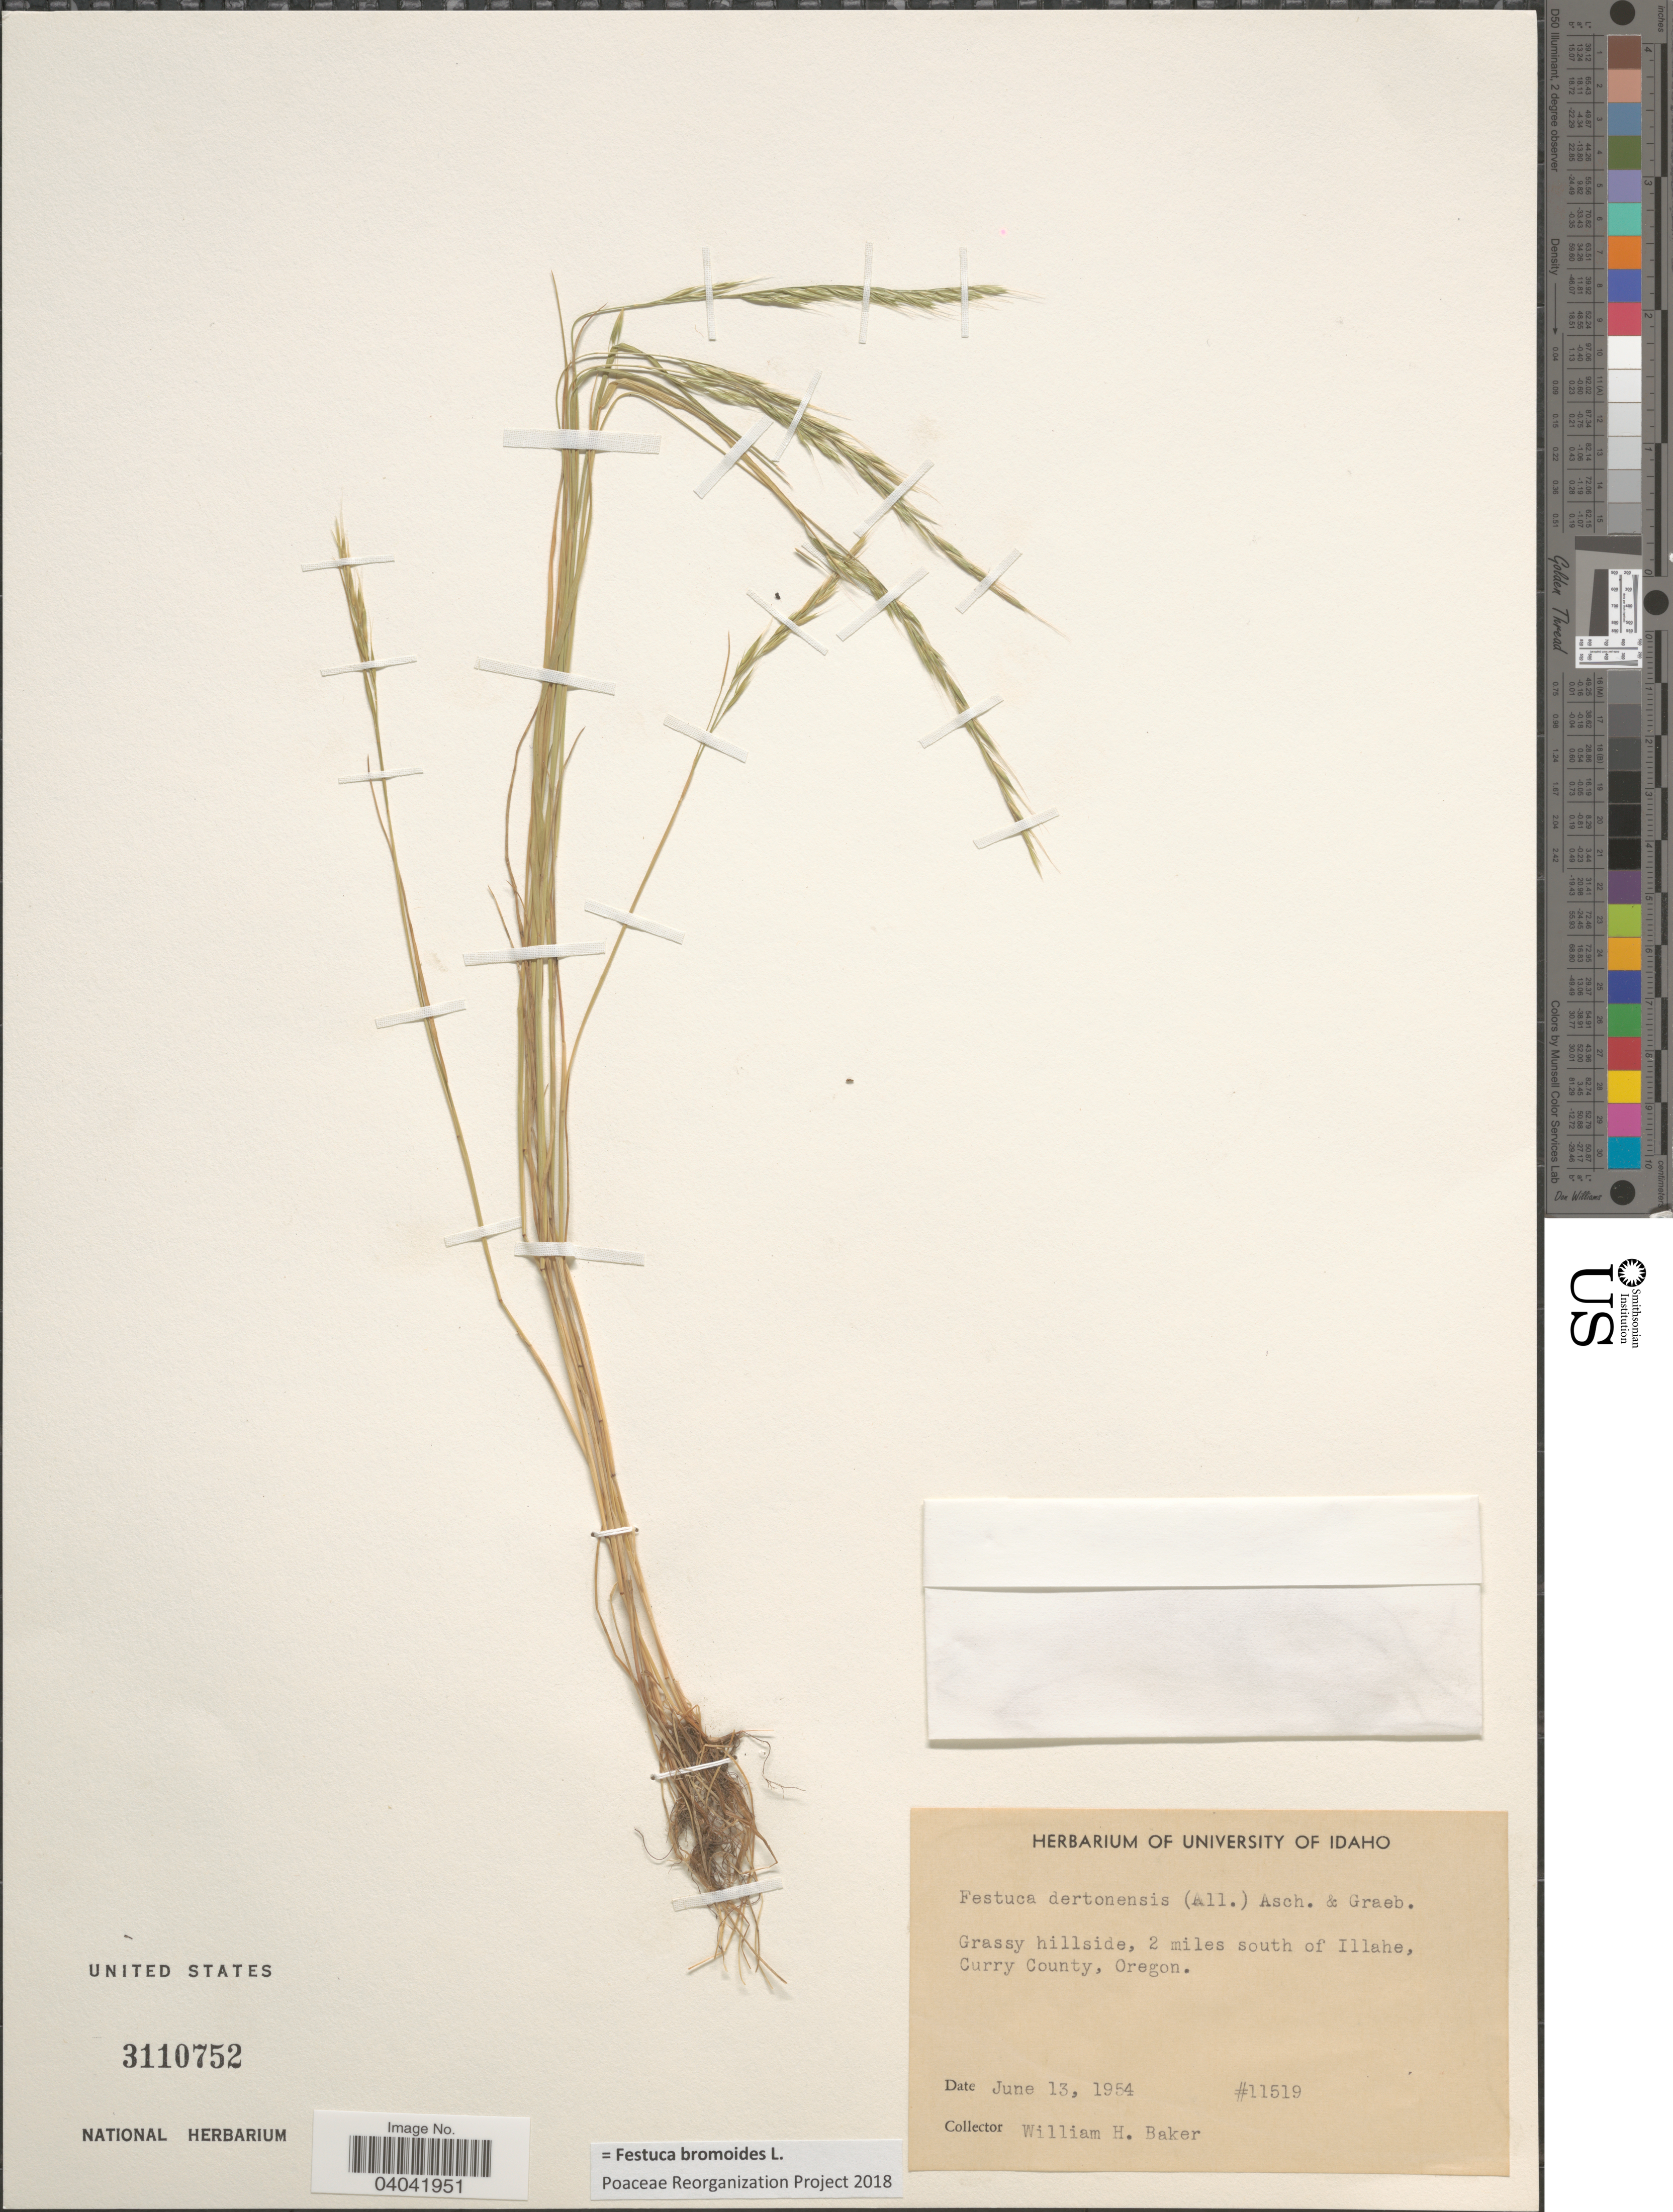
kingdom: Plantae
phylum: Tracheophyta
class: Liliopsida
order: Poales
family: Poaceae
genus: Festuca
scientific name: Festuca bromoides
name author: L.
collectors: W. H. Baker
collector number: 11519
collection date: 1954-06-13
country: United States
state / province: Oregon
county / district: Curry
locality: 2 miles south of Illahe, Curry County.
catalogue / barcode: US 3110752